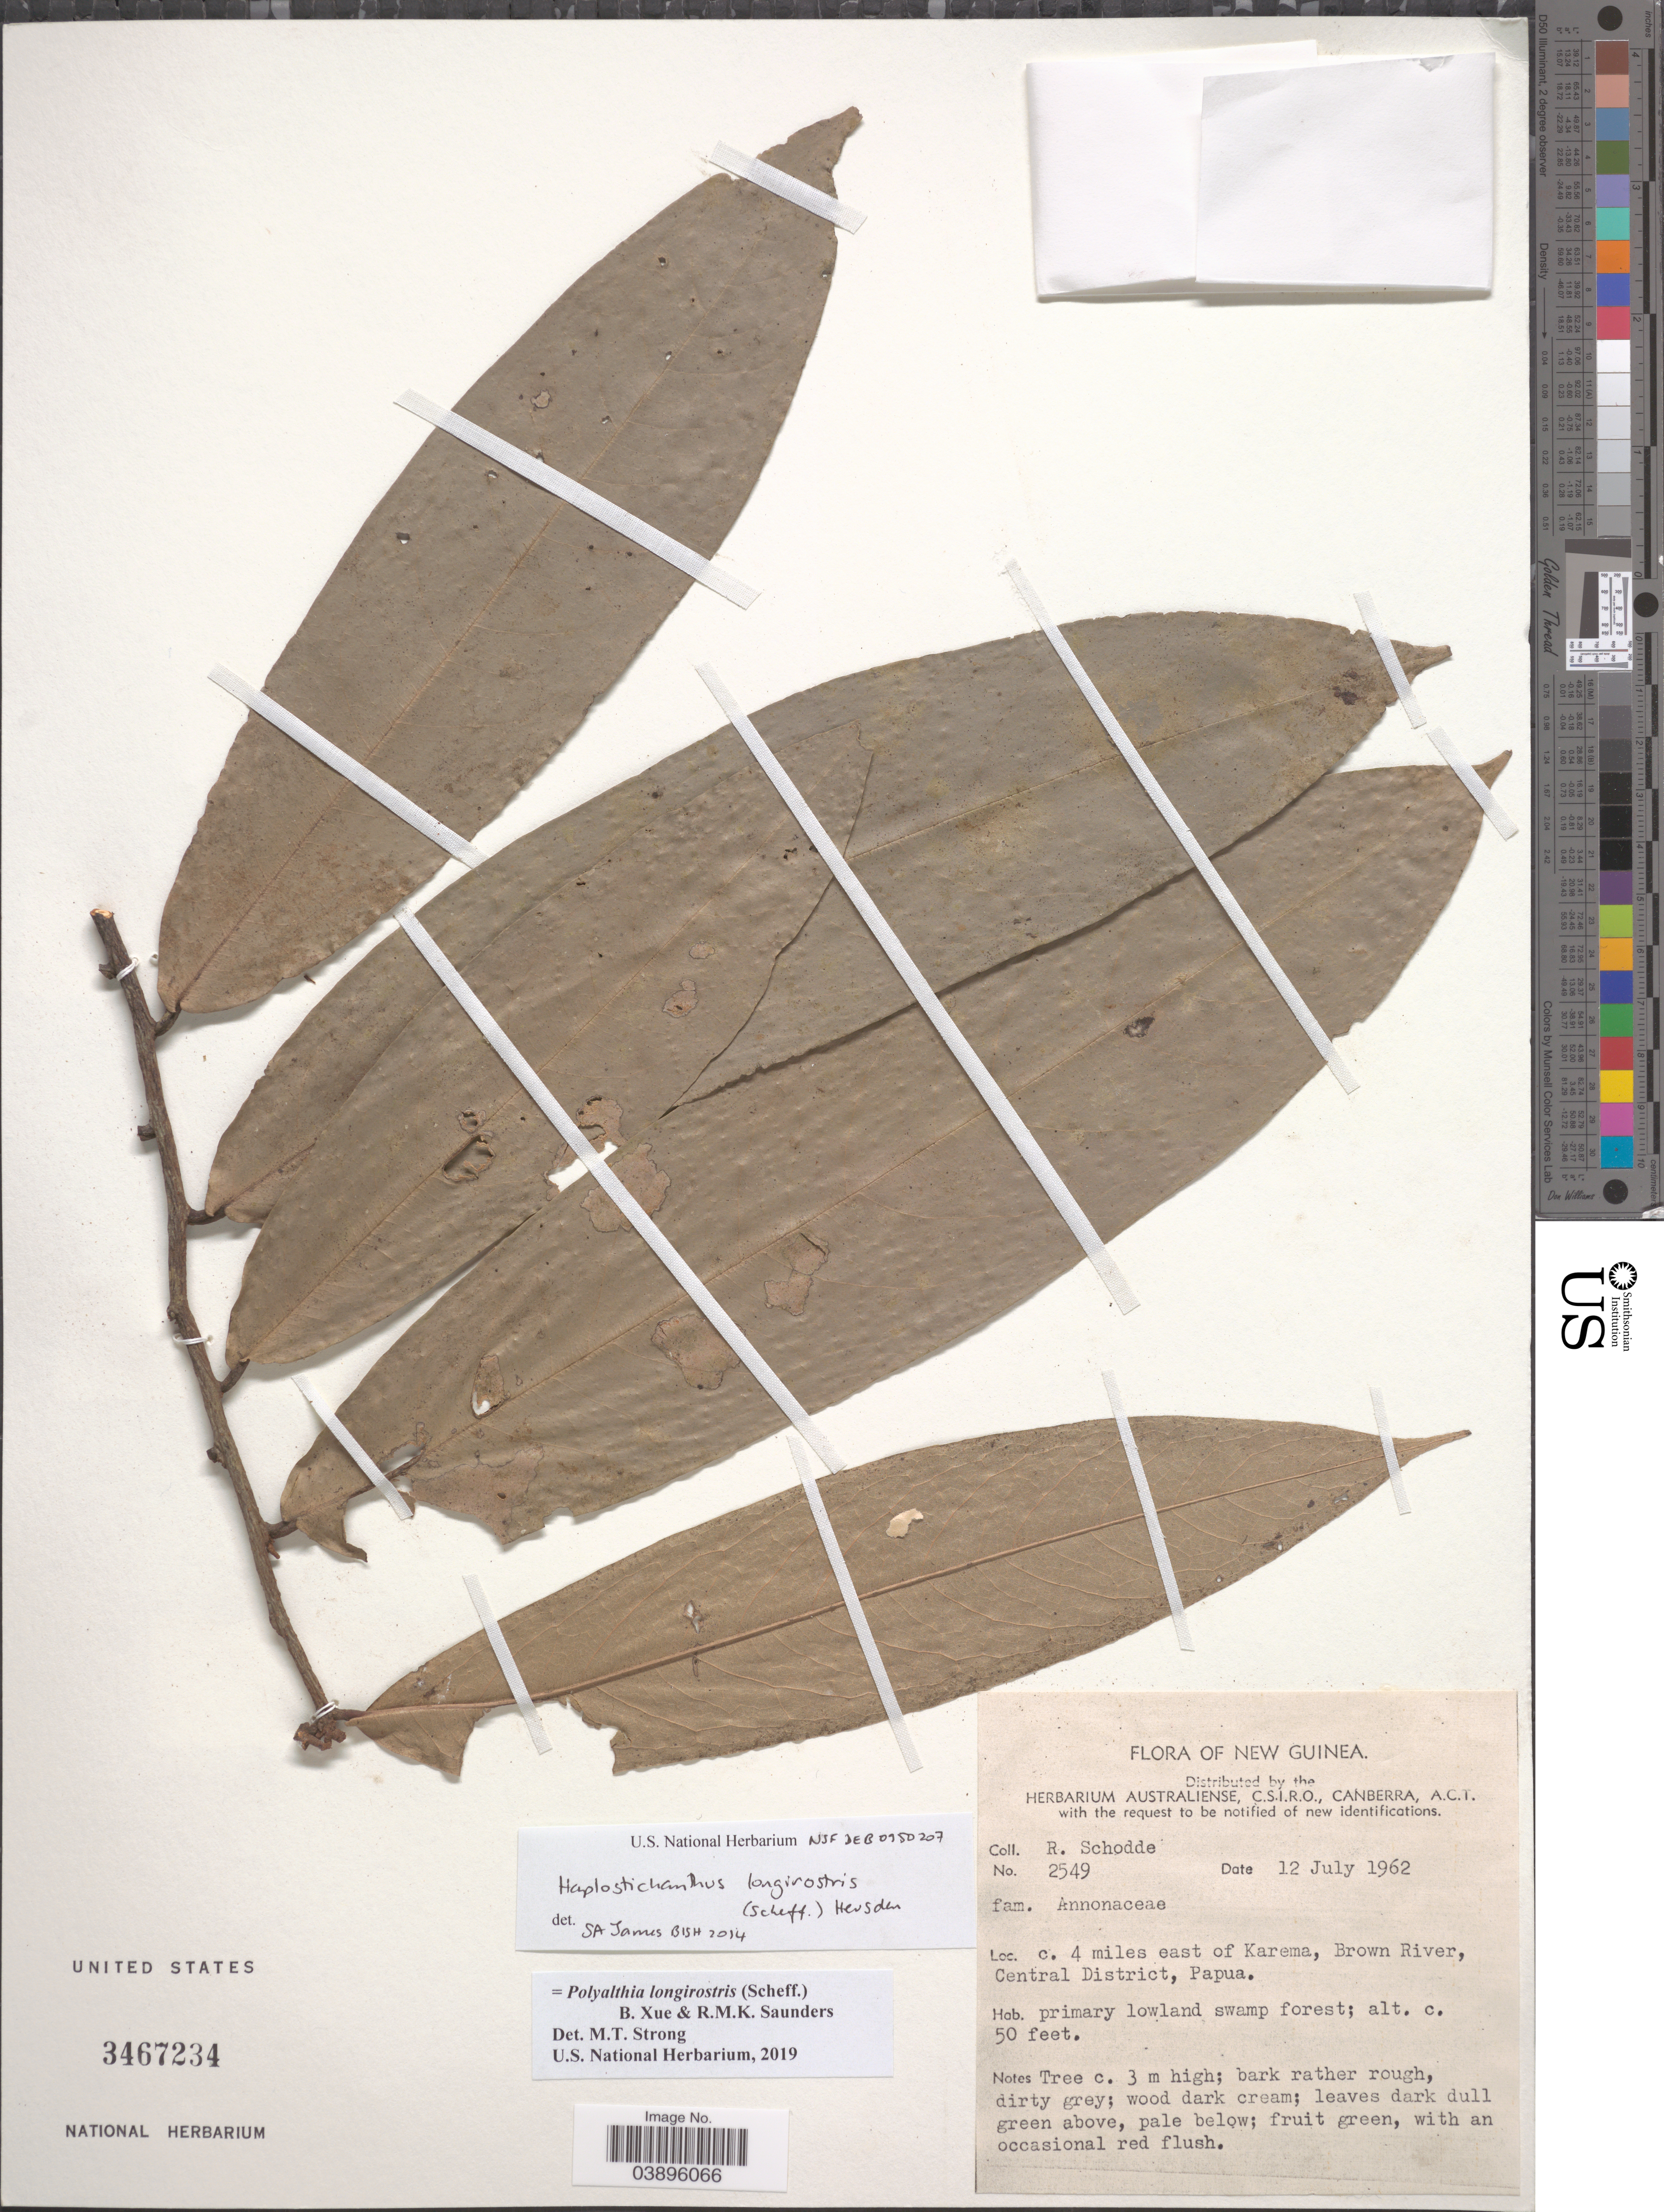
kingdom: Plantae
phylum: Tracheophyta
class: Magnoliopsida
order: Magnoliales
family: Annonaceae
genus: Polyalthia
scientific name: Polyalthia longirostris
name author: (Scheff.) B. Xue & R.M.K. Saunders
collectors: R. Schodde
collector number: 2549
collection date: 1962-07-12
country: Papua New Guinea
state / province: Central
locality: C. 4 miles east of Karema, Brown River, Central District, Papua.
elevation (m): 15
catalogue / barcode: US 3467234